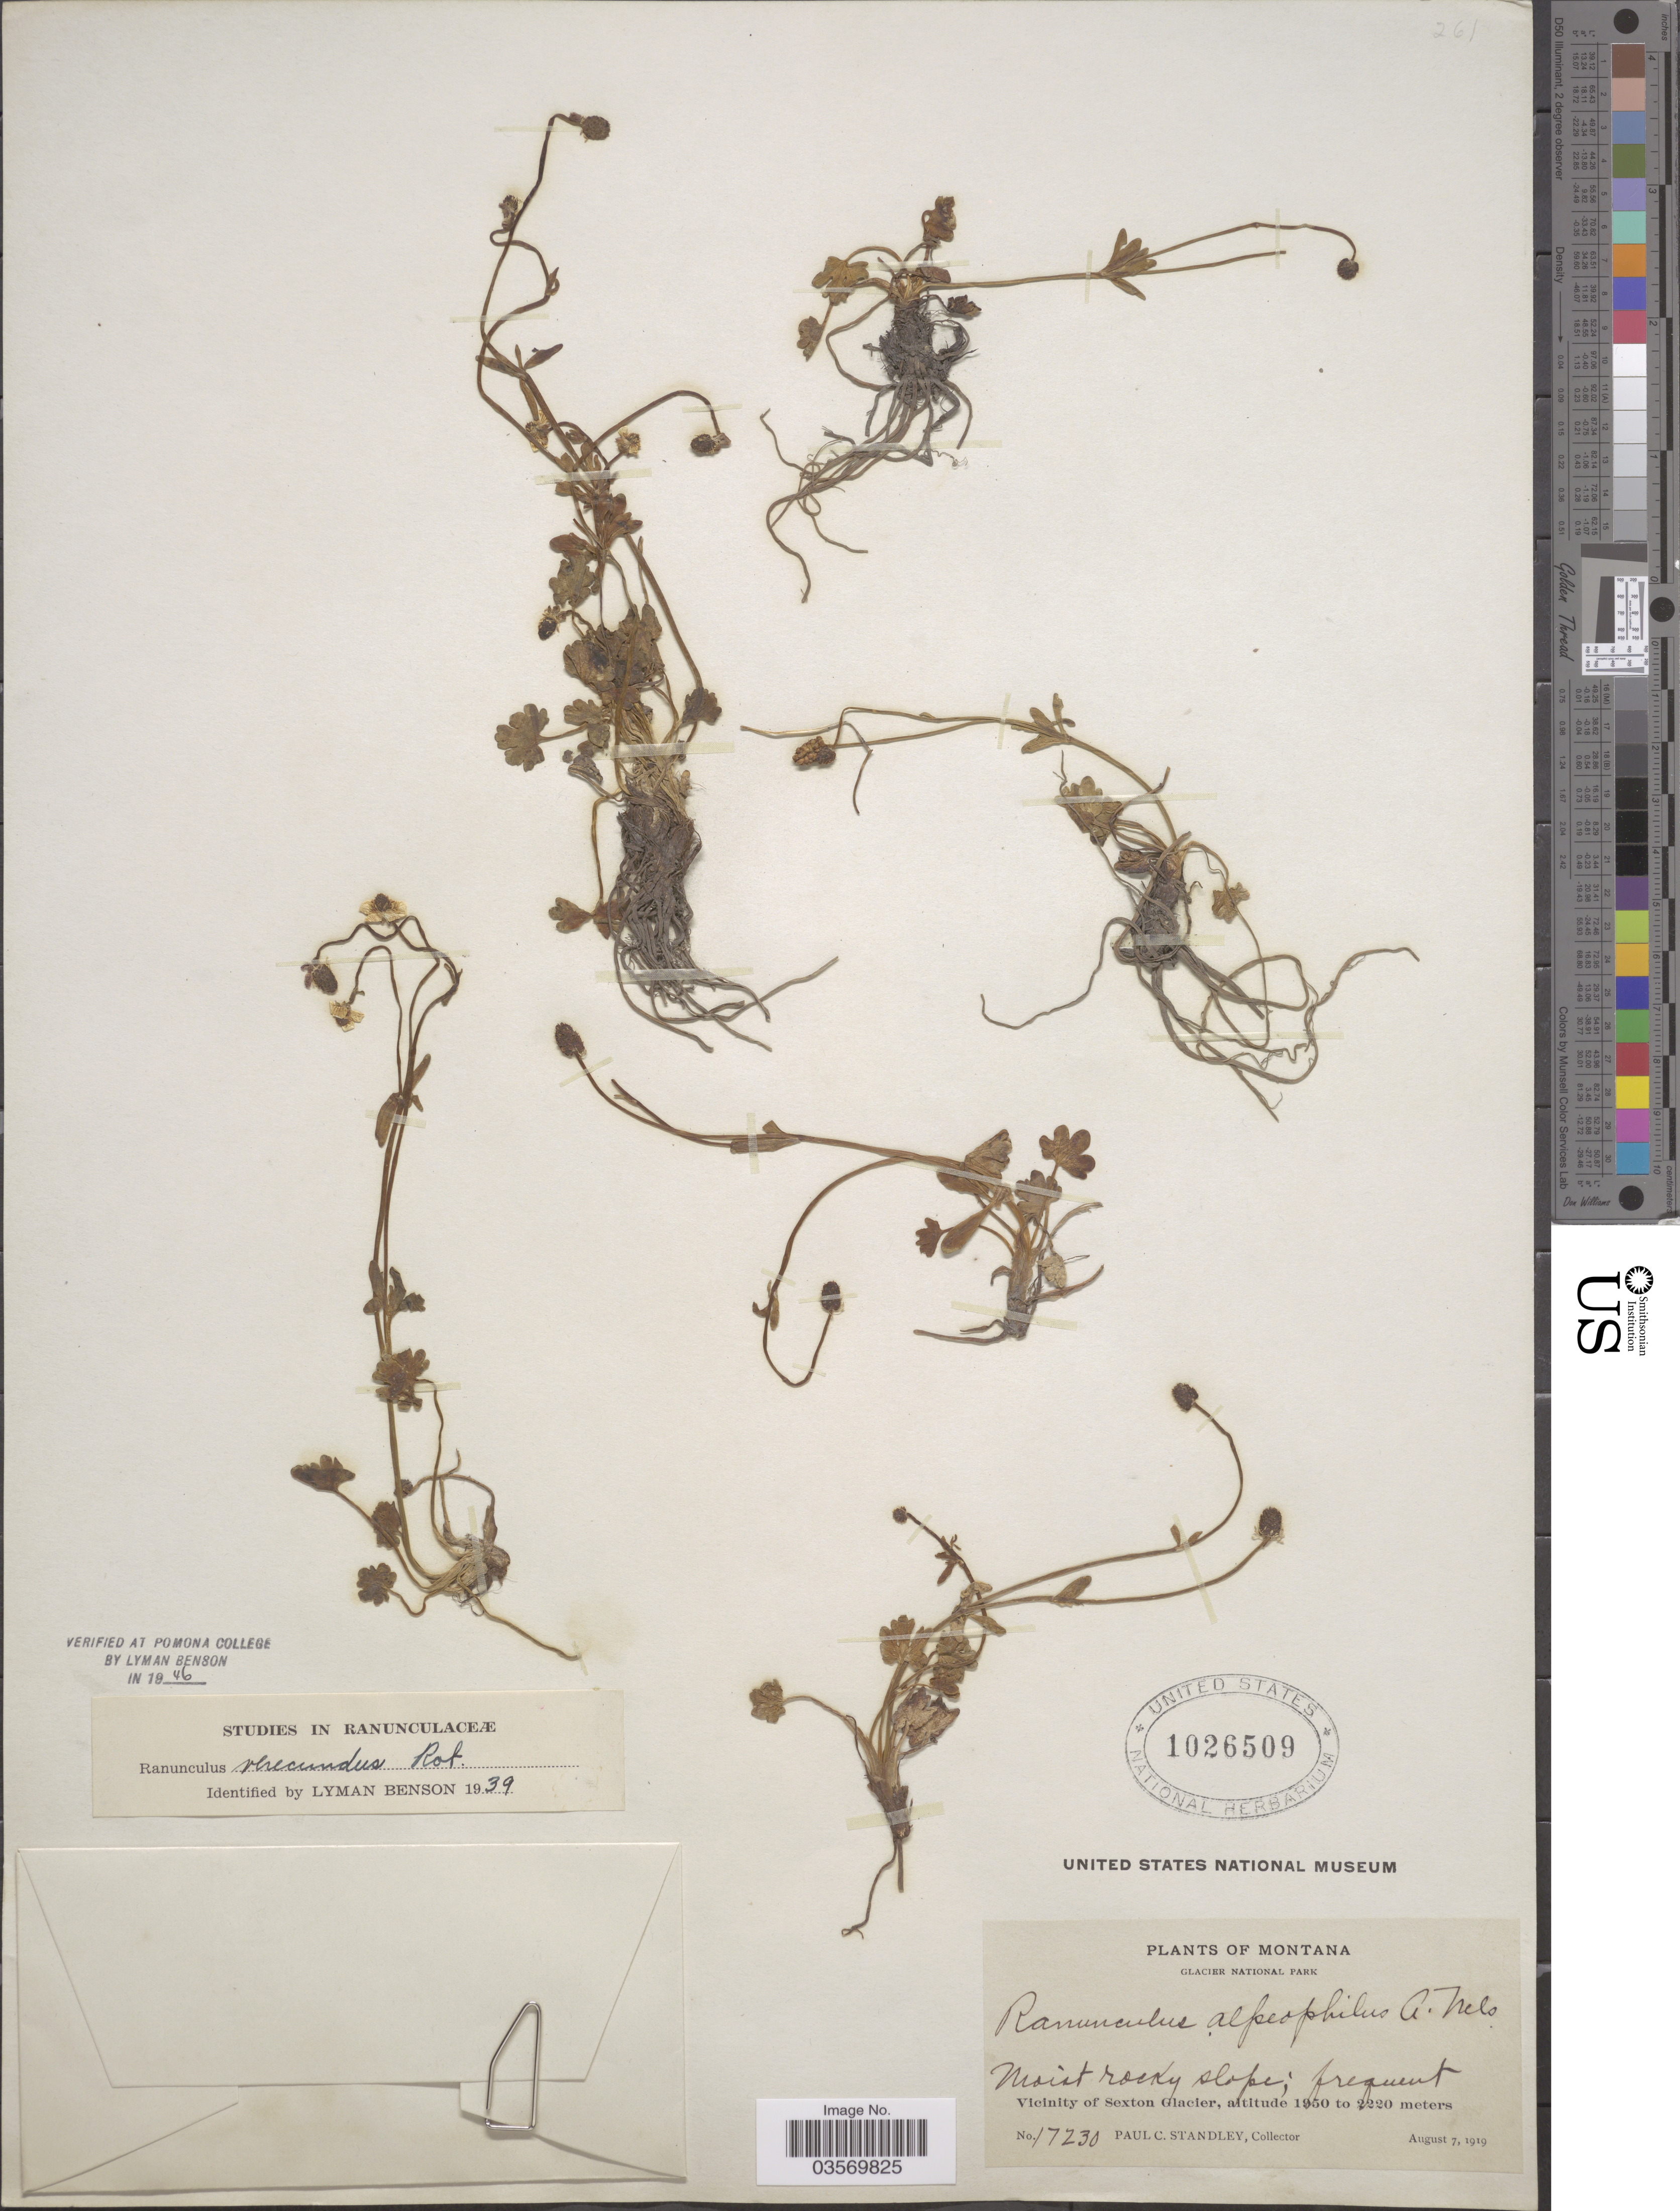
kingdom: Plantae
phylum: Tracheophyta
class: Magnoliopsida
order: Ranunculales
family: Ranunculaceae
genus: Ranunculus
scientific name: Ranunculus verecundus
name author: B.L. Rob.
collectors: P. C. Standley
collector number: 17230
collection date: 1919-08-07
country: United States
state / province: Montana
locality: Vicinity of Sexton Glacier.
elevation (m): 1950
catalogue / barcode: US 1026509